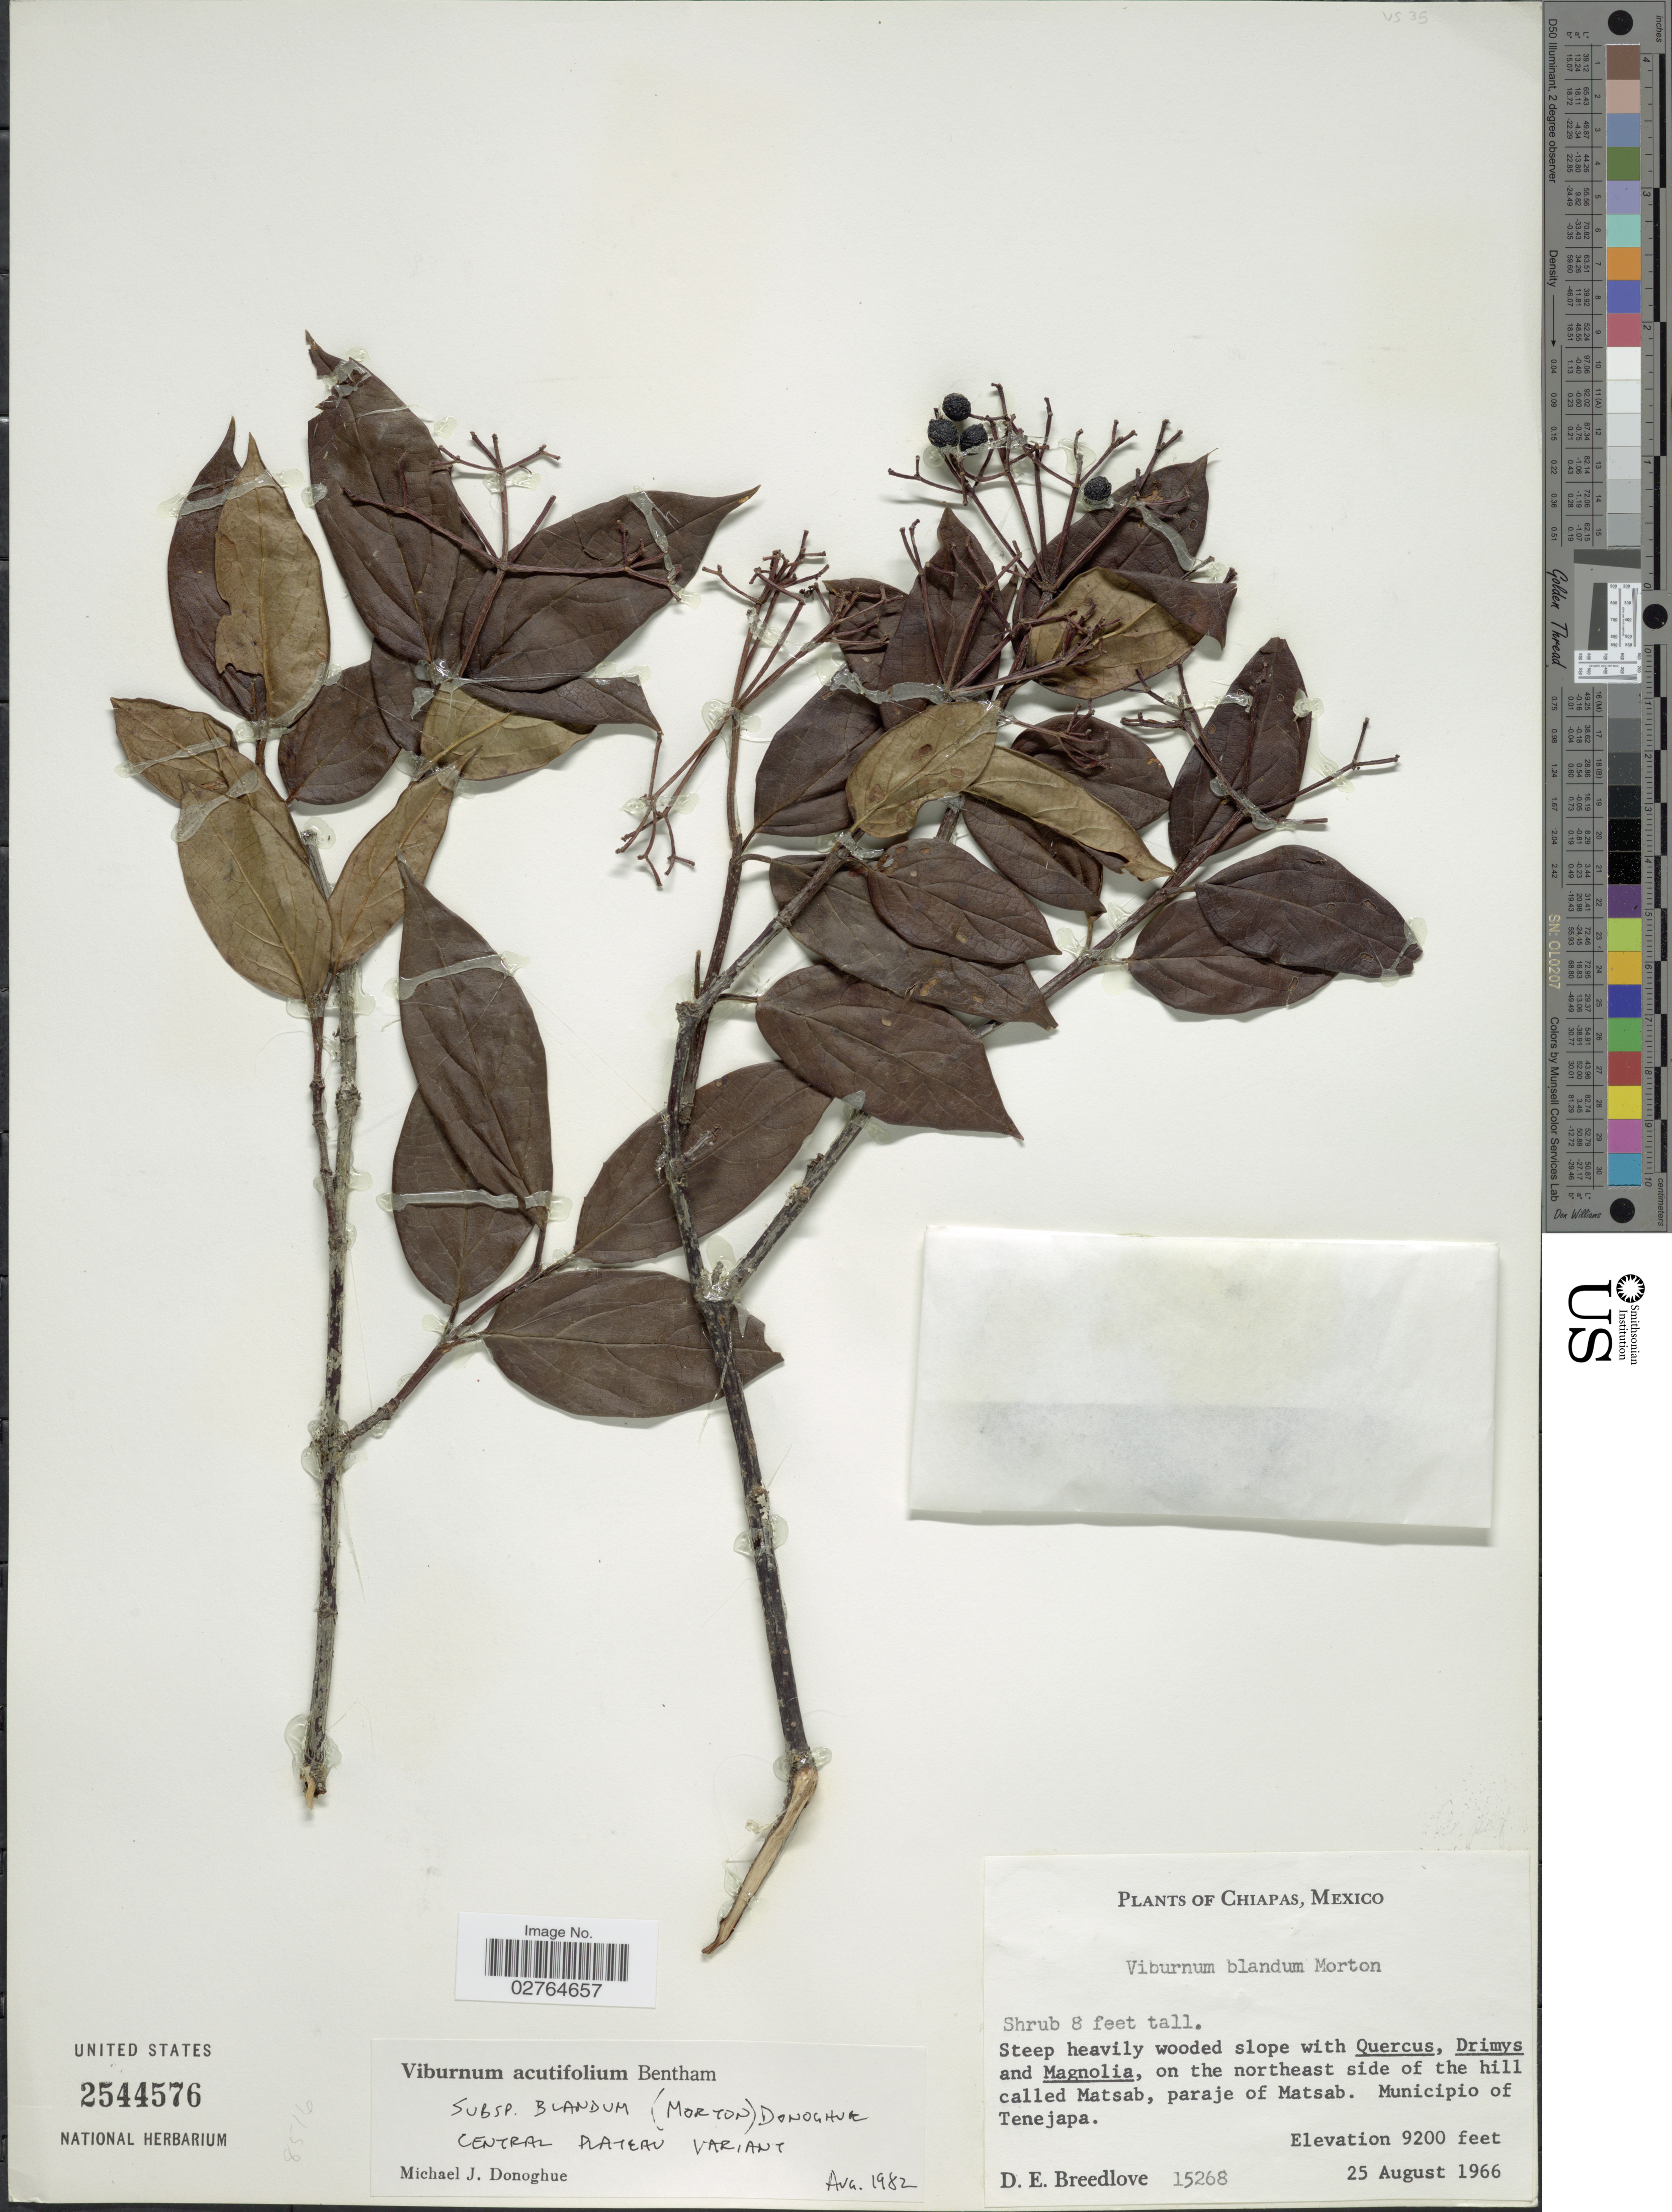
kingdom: Plantae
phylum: Tracheophyta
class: Magnoliopsida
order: Dipsacales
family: Viburnaceae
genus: Viburnum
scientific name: Viburnum acutifolium subsp. blandum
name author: (C.V. Morton) Villarreal & A.E. Estrada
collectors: D. E. Breedlove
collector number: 15268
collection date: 1966-08-25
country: Mexico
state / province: Chiapas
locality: On the northeast side of the hill called Matsab, paraje of Matsab. Municipio of Tenejapa.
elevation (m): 2804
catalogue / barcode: US 2544576